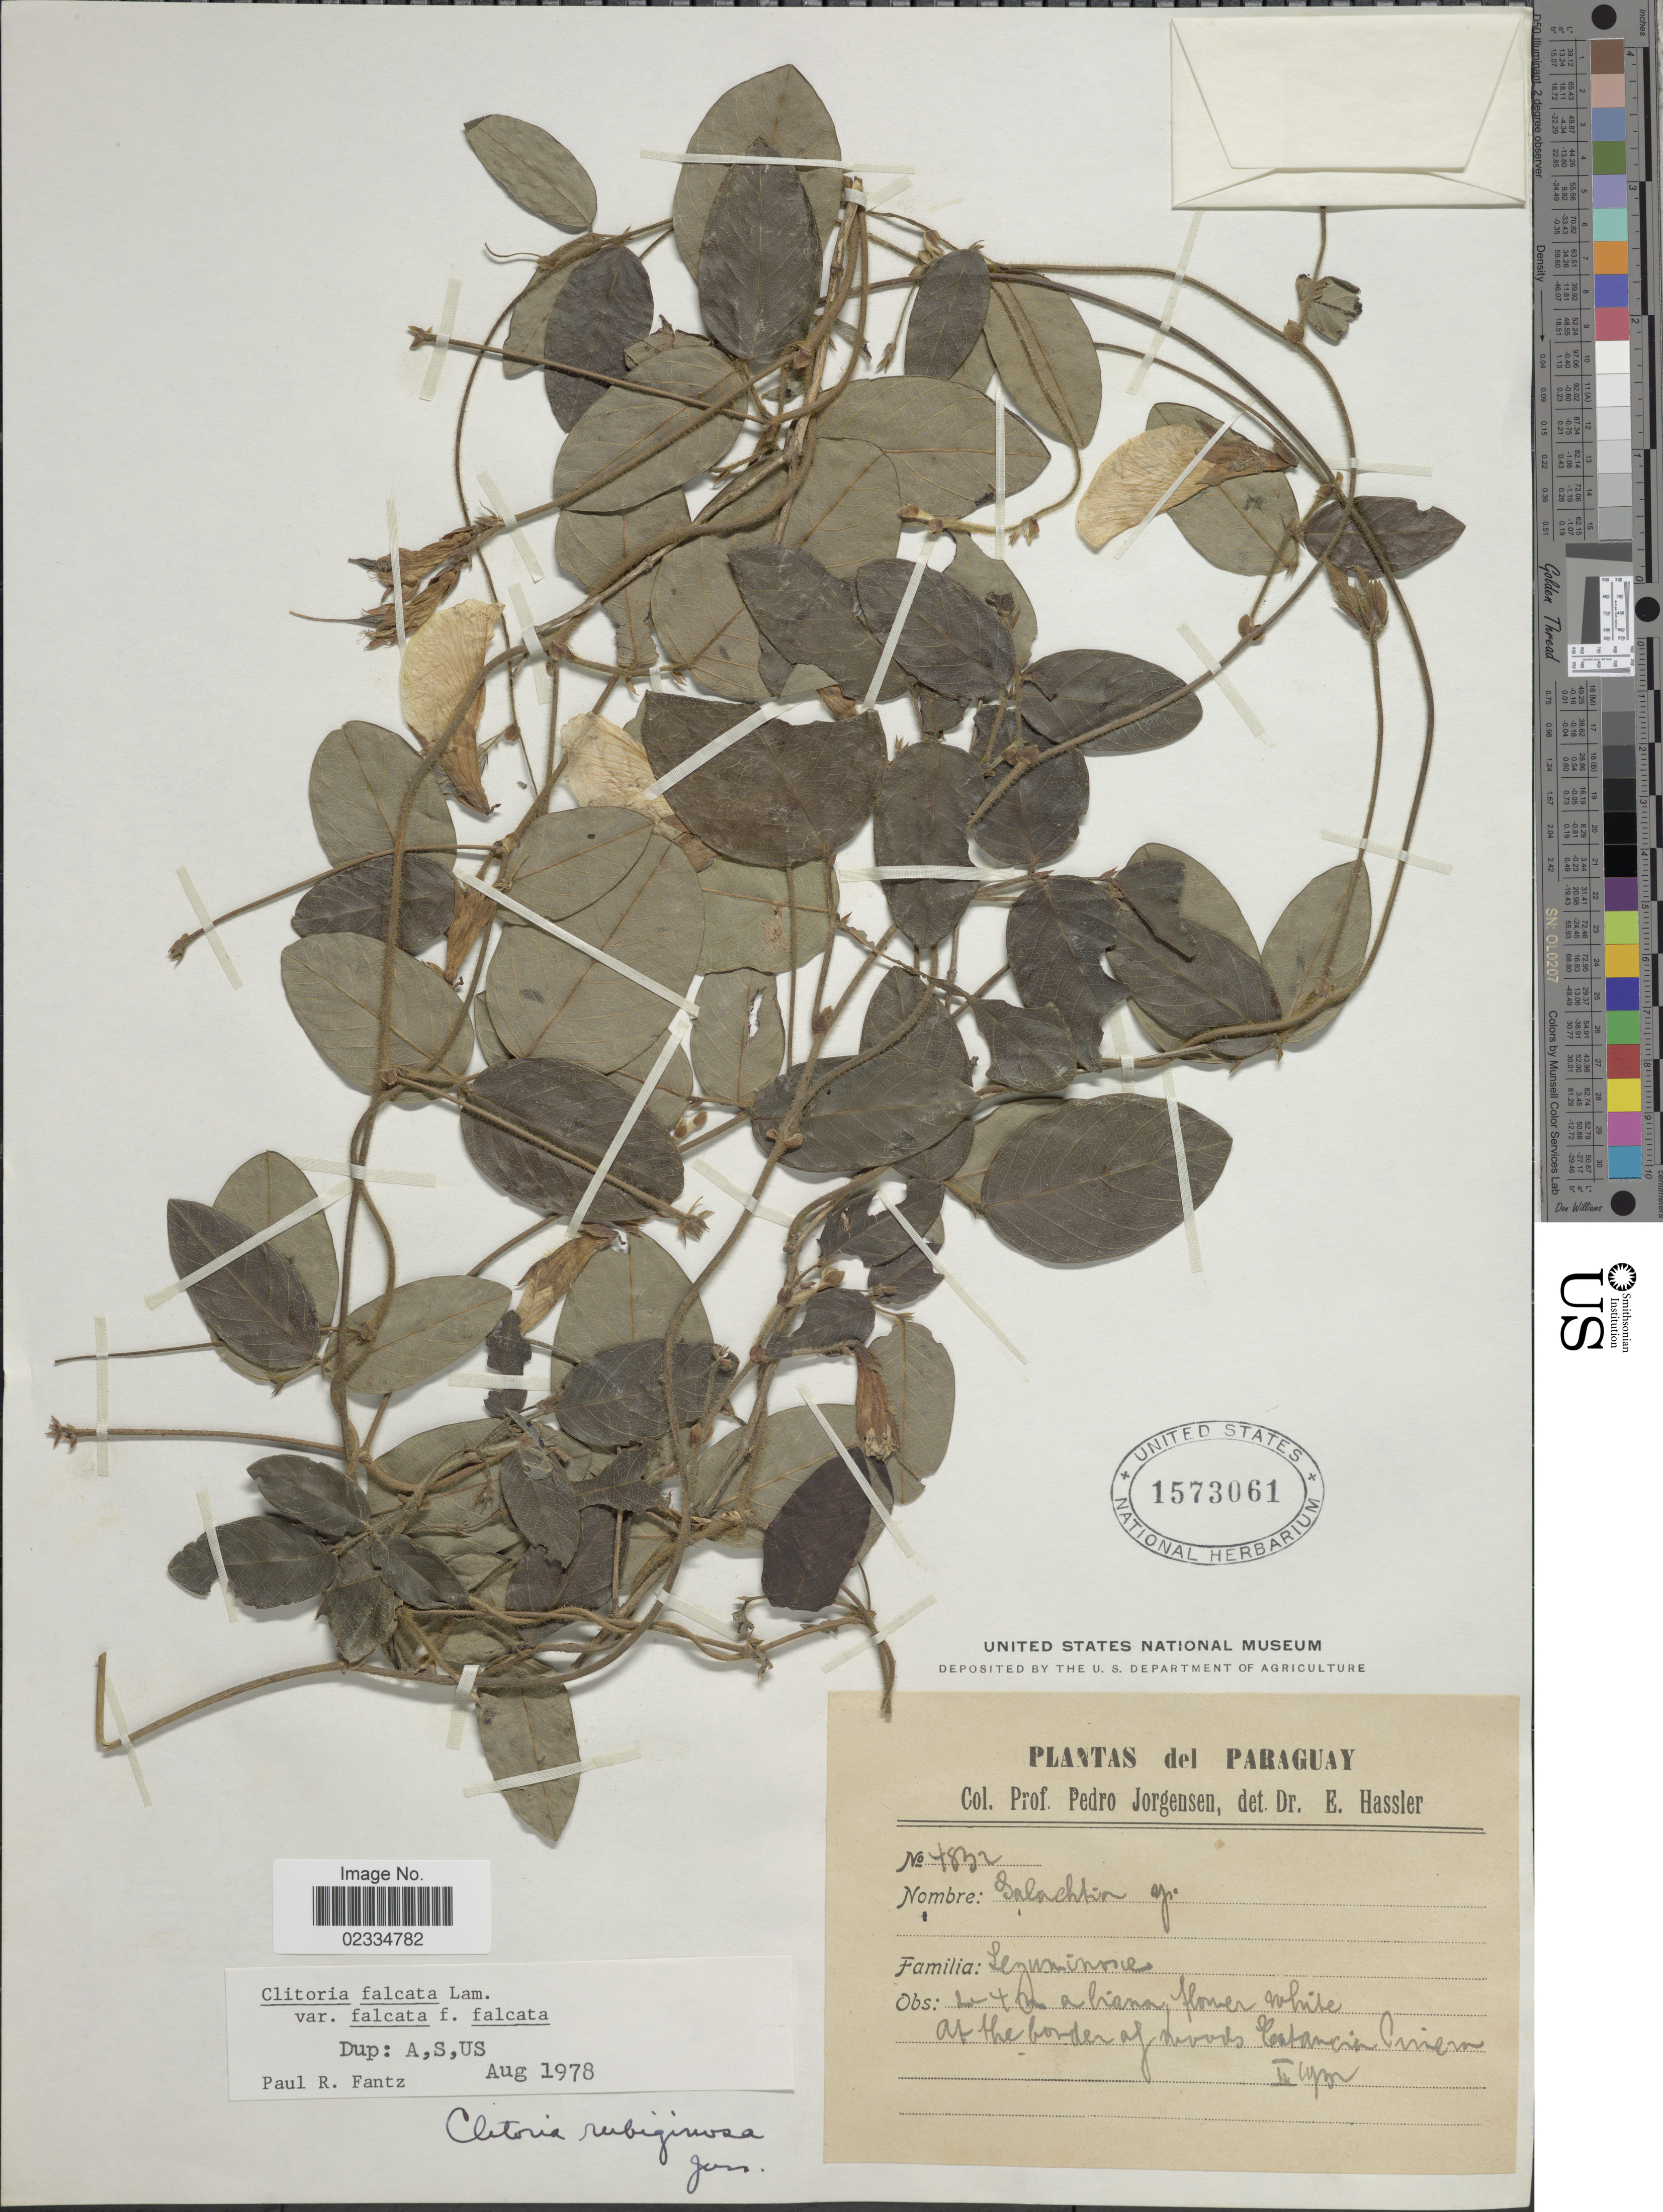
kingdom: Plantae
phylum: Tracheophyta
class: Magnoliopsida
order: Fabales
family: Fabaceae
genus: Clitoria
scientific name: Clitoria falcata var. falcata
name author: Lam.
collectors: P. Jörgensen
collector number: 4832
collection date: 1932-02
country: Paraguay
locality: Castancia Cinera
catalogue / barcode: US 1573061